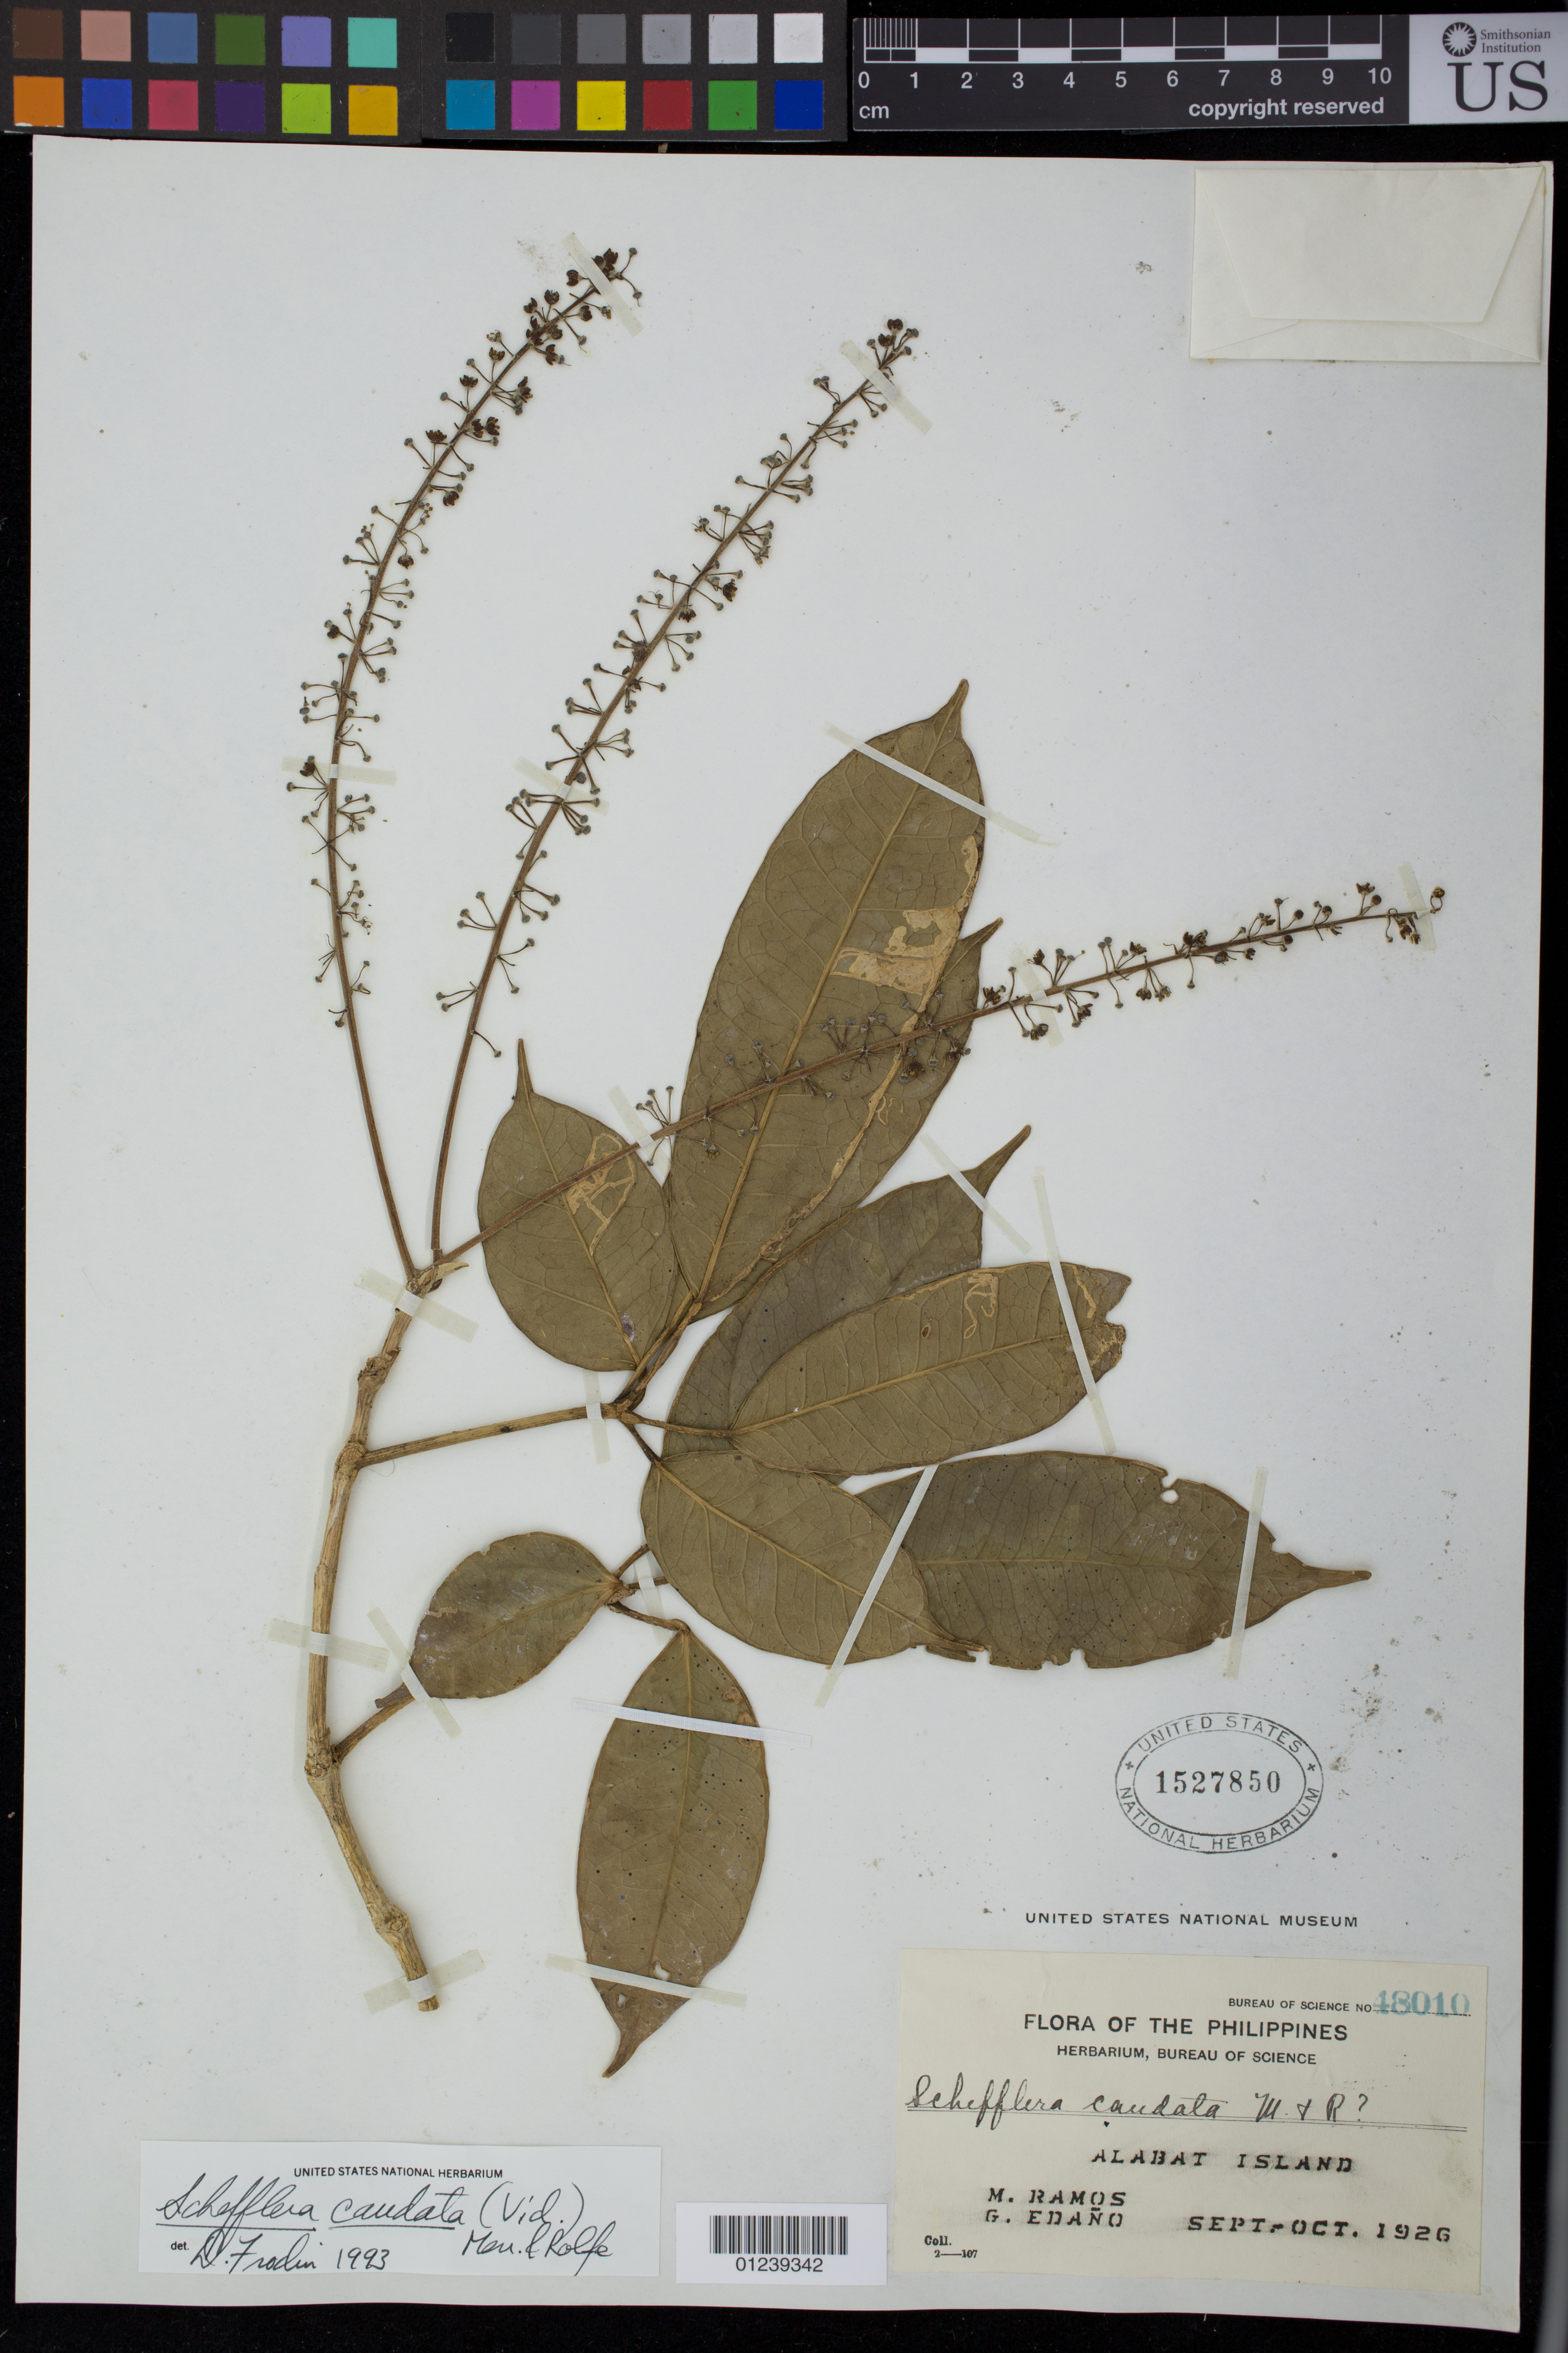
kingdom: Plantae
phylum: Tracheophyta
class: Magnoliopsida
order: Apiales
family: Araliaceae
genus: Schefflera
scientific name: Schefflera caudata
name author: Merr. & Rolfe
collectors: M. Ramos & M. Ramos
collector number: Bur. Sci. 48010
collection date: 1926-09/1926-10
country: Philippines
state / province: Calabarzon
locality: Alabat Island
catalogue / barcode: US 1527850